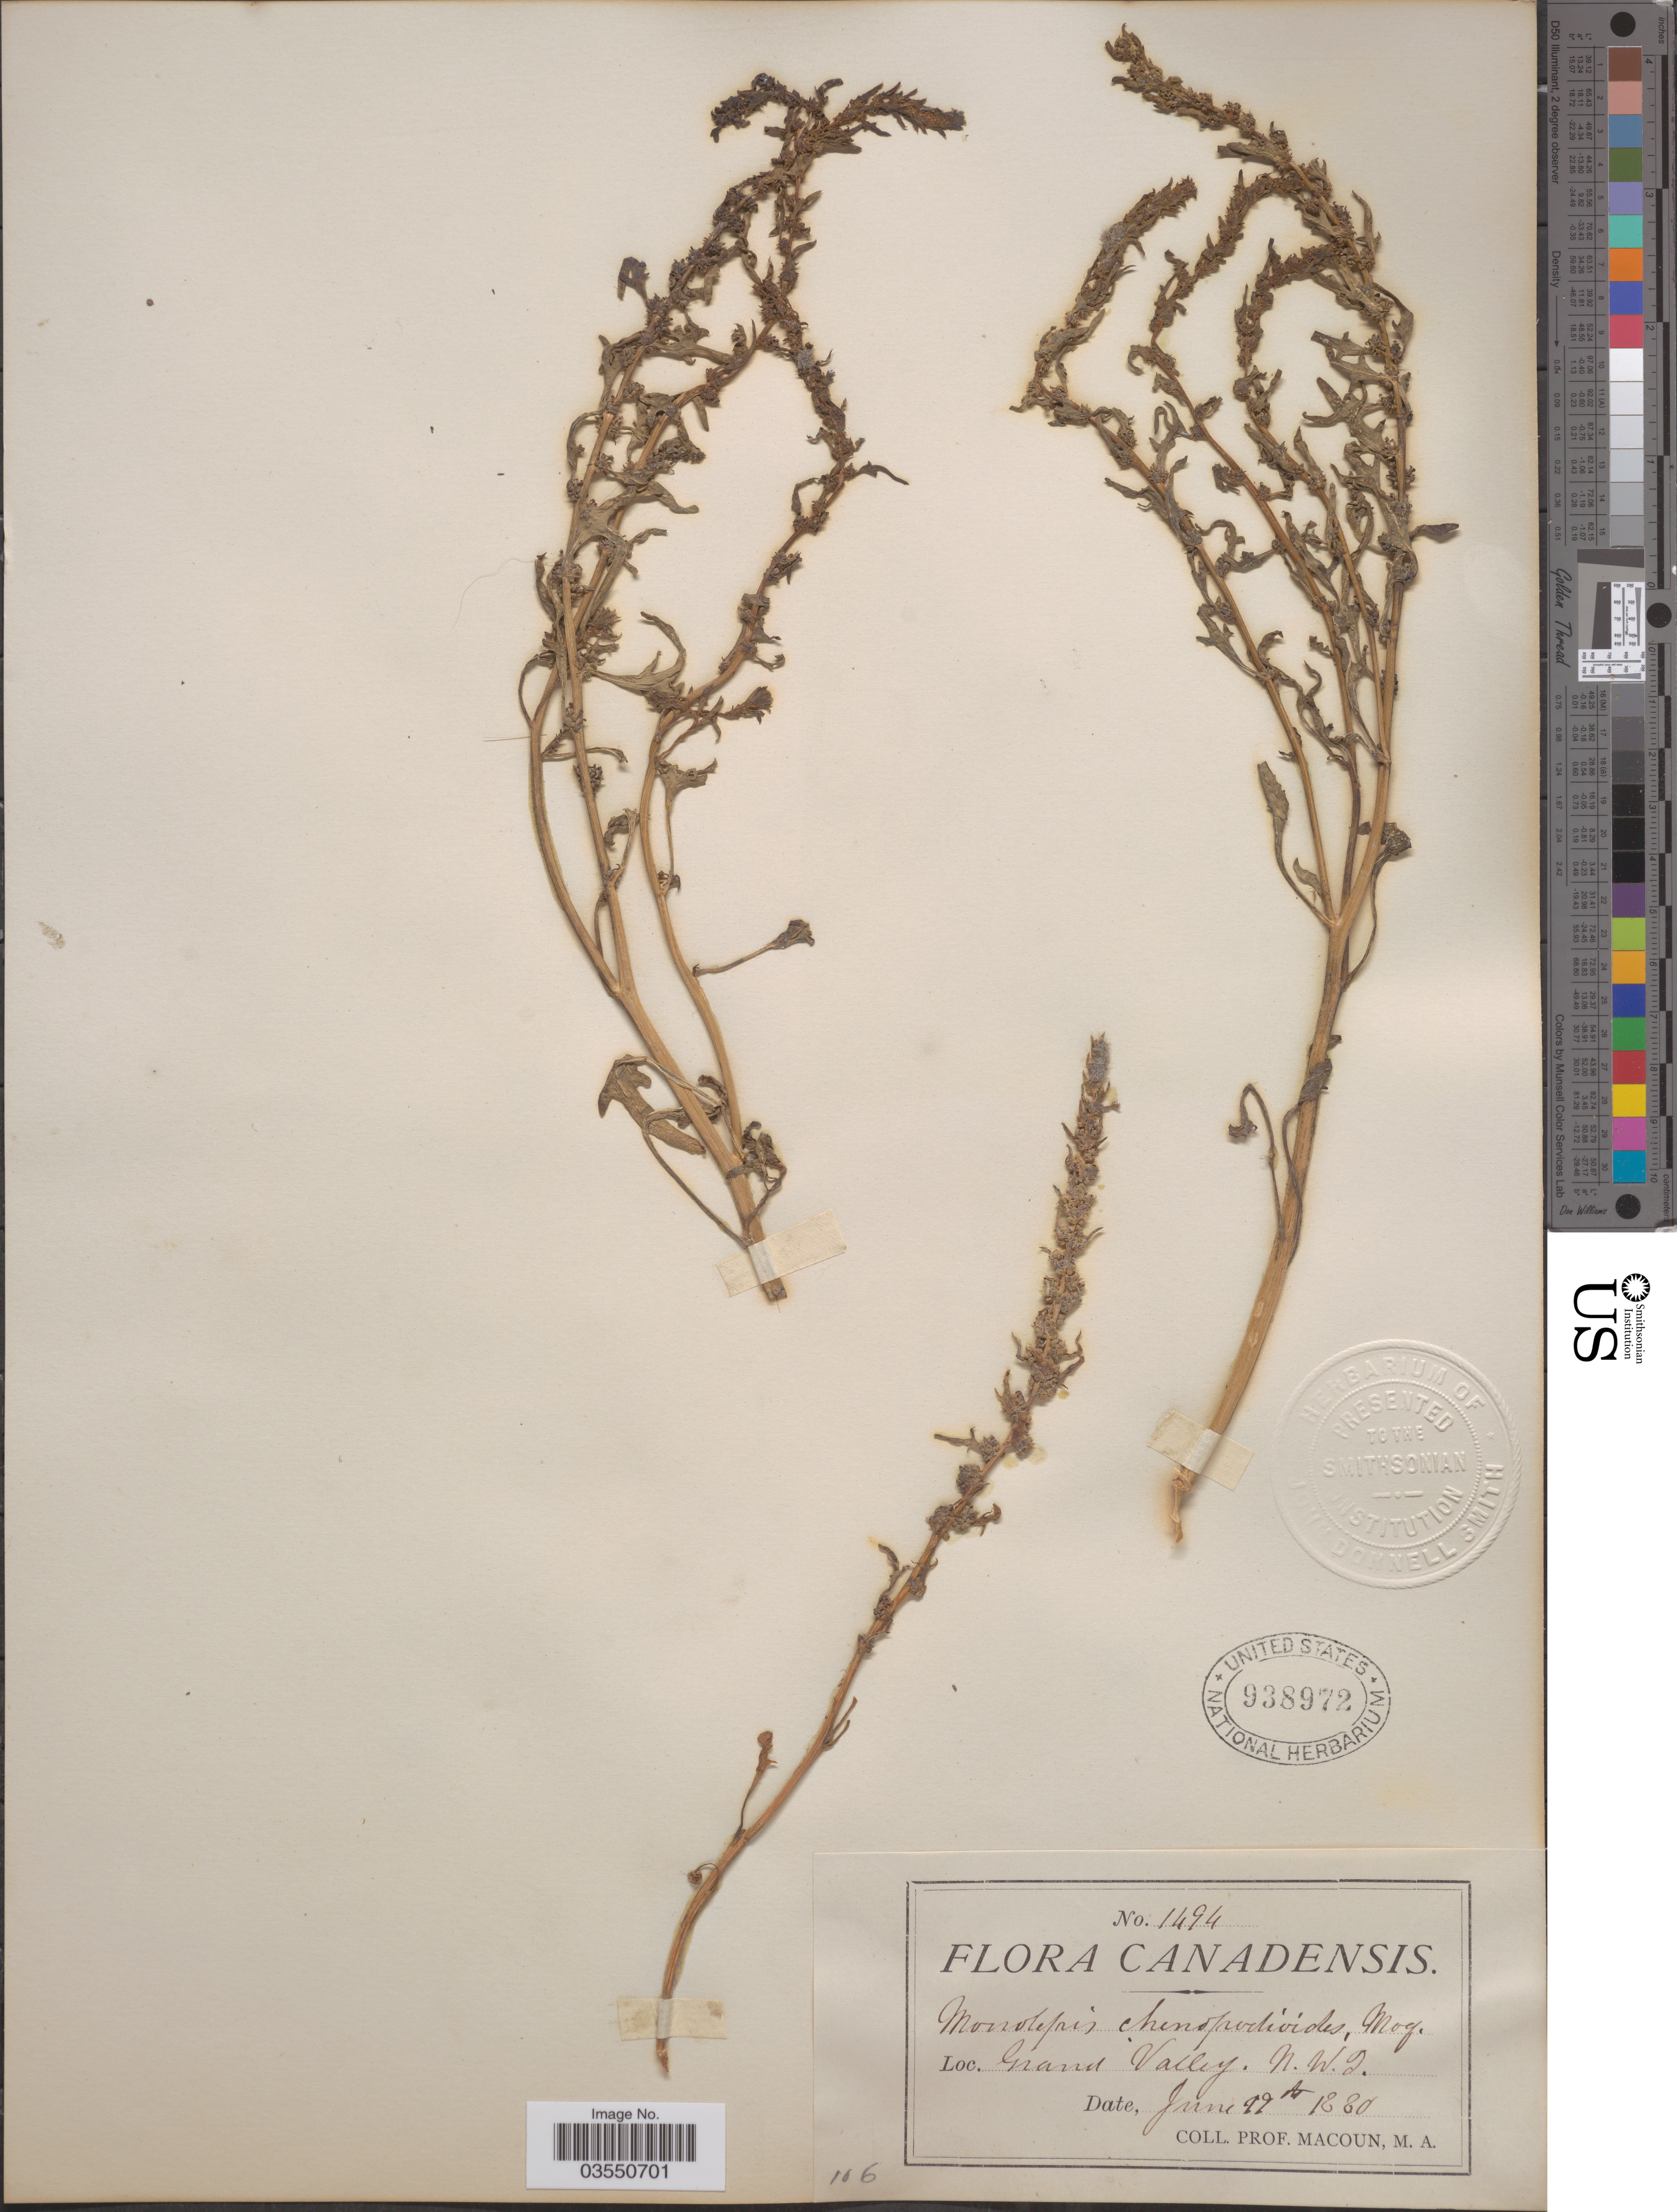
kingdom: Plantae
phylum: Tracheophyta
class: Magnoliopsida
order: Caryophyllales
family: Amaranthaceae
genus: Blitum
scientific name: Blitum nuttallianum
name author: Schult.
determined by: U.S. National Herbarium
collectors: Prof. Macoun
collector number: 1494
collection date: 1880-06-19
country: Canada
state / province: Northwest Territories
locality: Grand Valley.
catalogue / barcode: US 938972